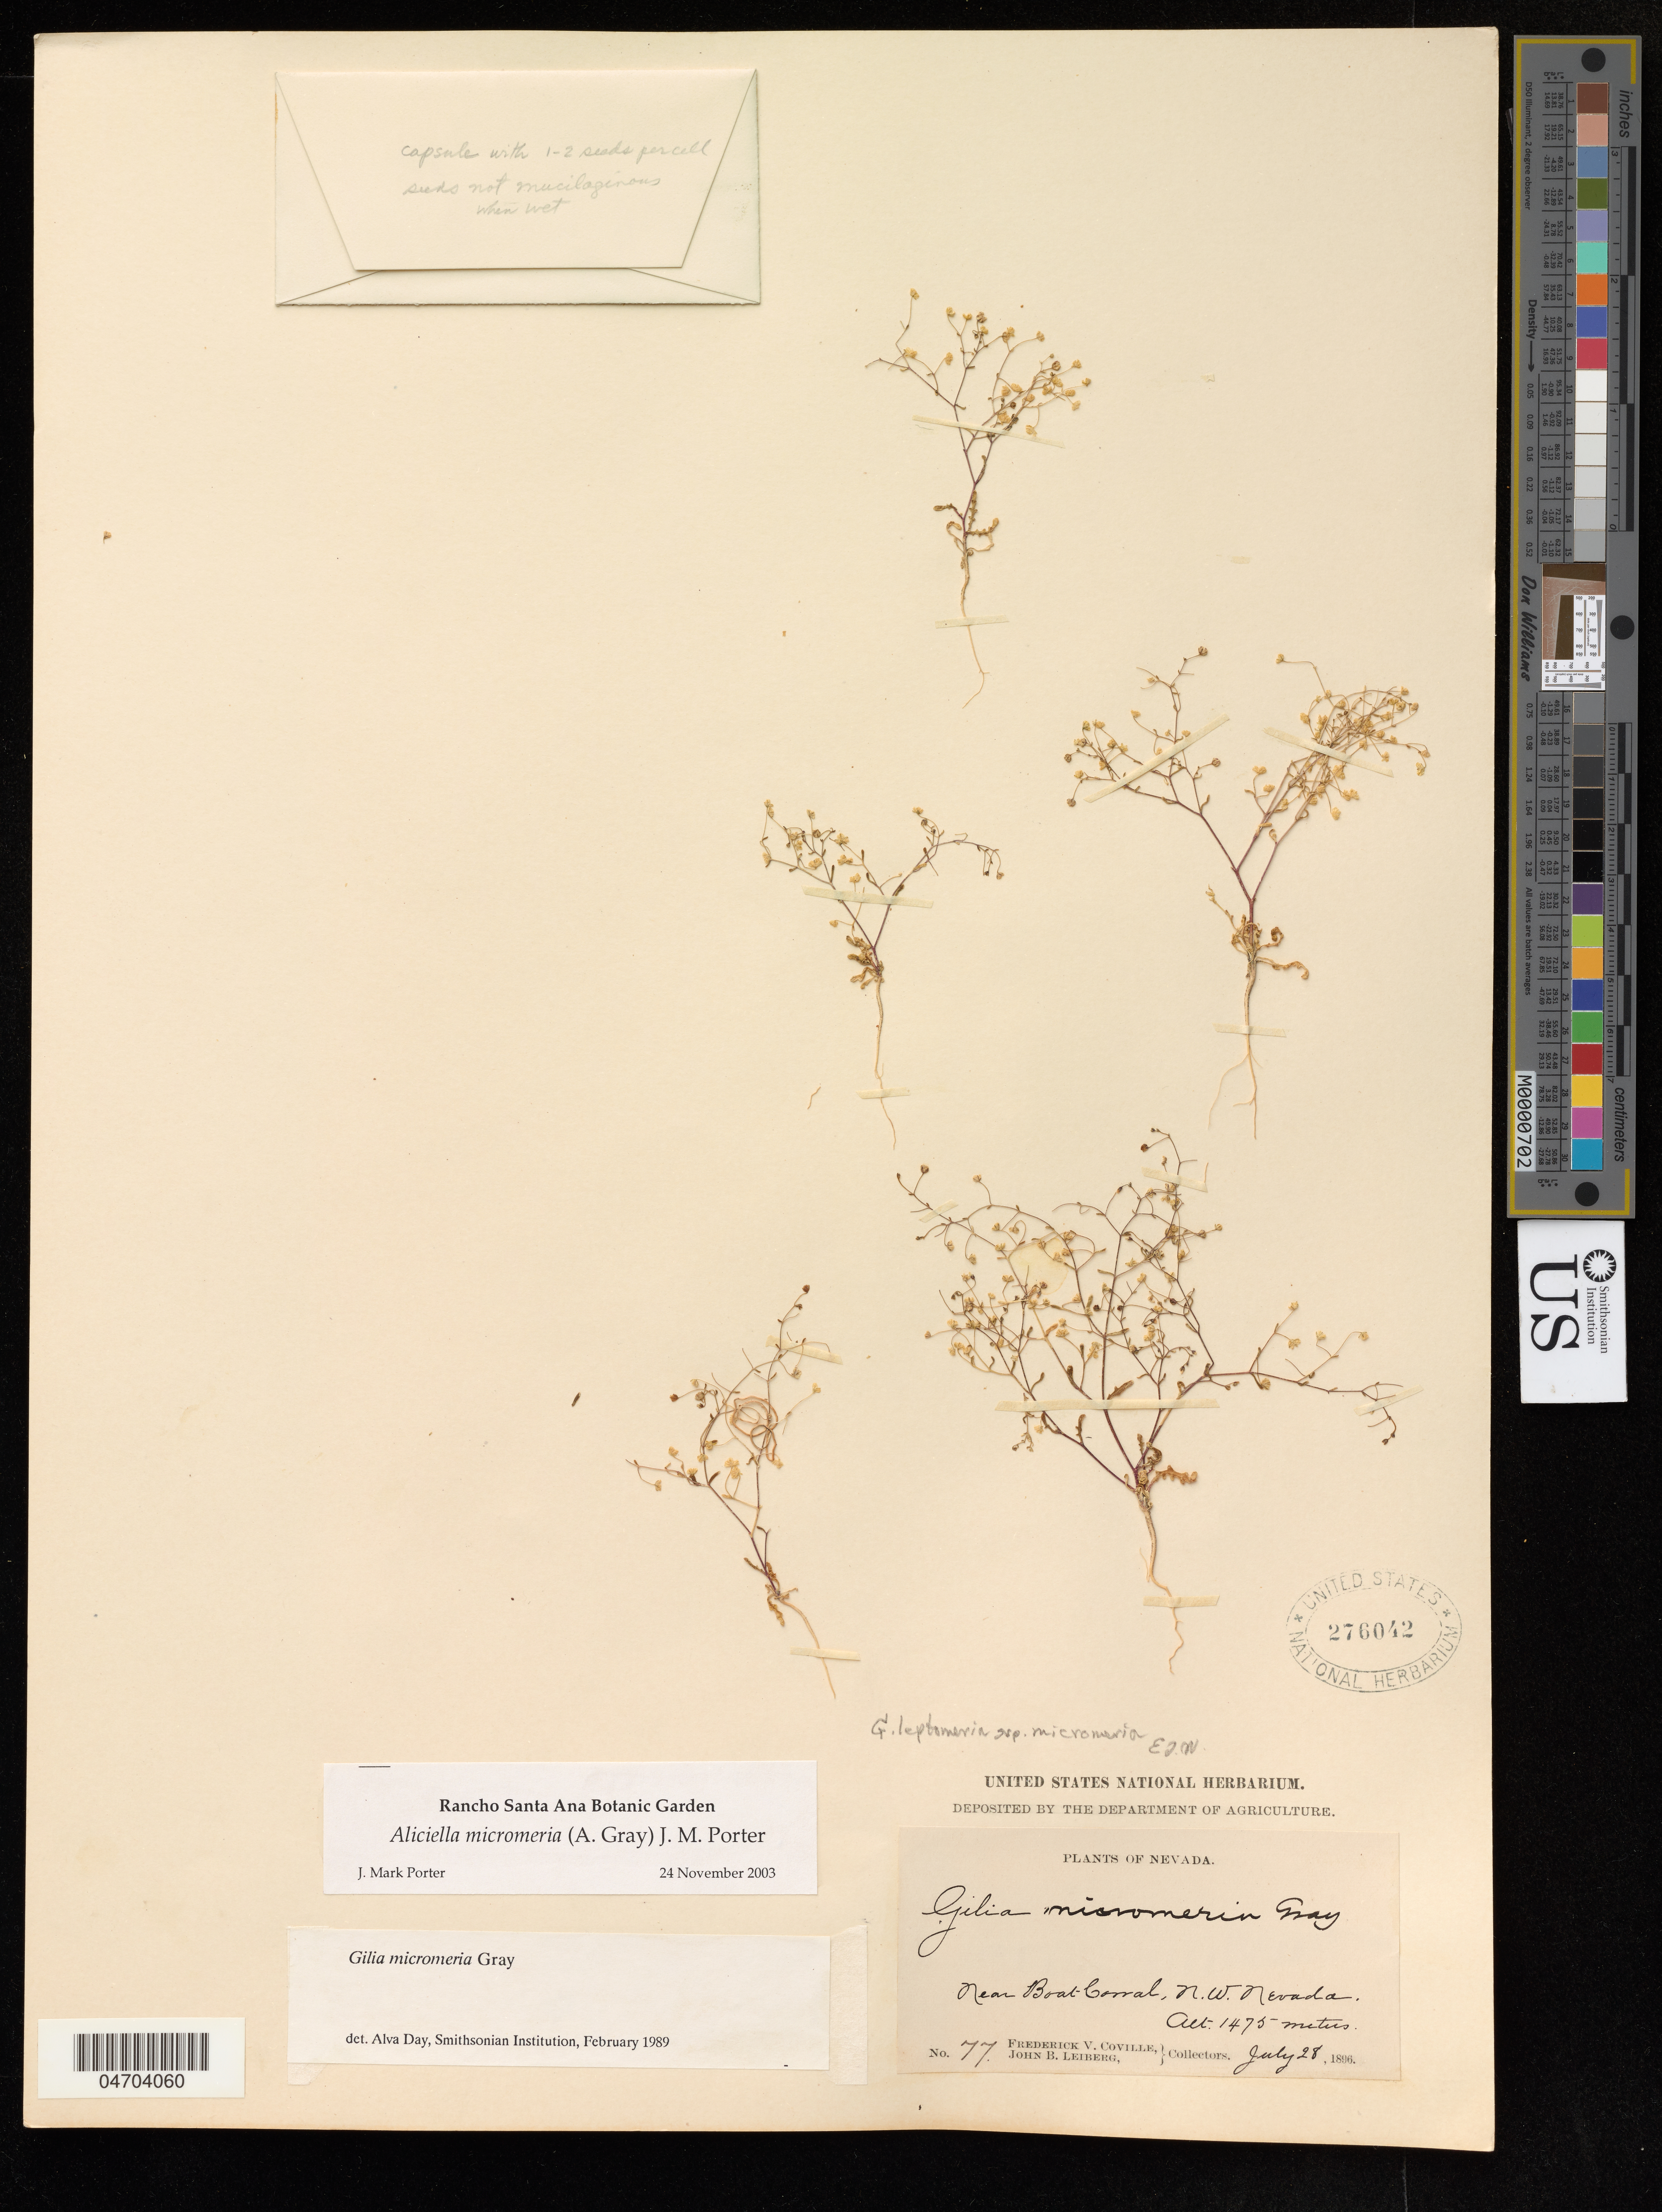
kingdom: Plantae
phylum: Tracheophyta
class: Magnoliopsida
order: Ericales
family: Polemoniaceae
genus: Aliciella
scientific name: Aliciella micromeria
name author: (A. Gray) J.M. Porter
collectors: F. V. Coville & J. Leiberg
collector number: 77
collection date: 1896-07-28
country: United States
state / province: Nevada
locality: Near Boat-Corral, N. W.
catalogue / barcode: US 276042